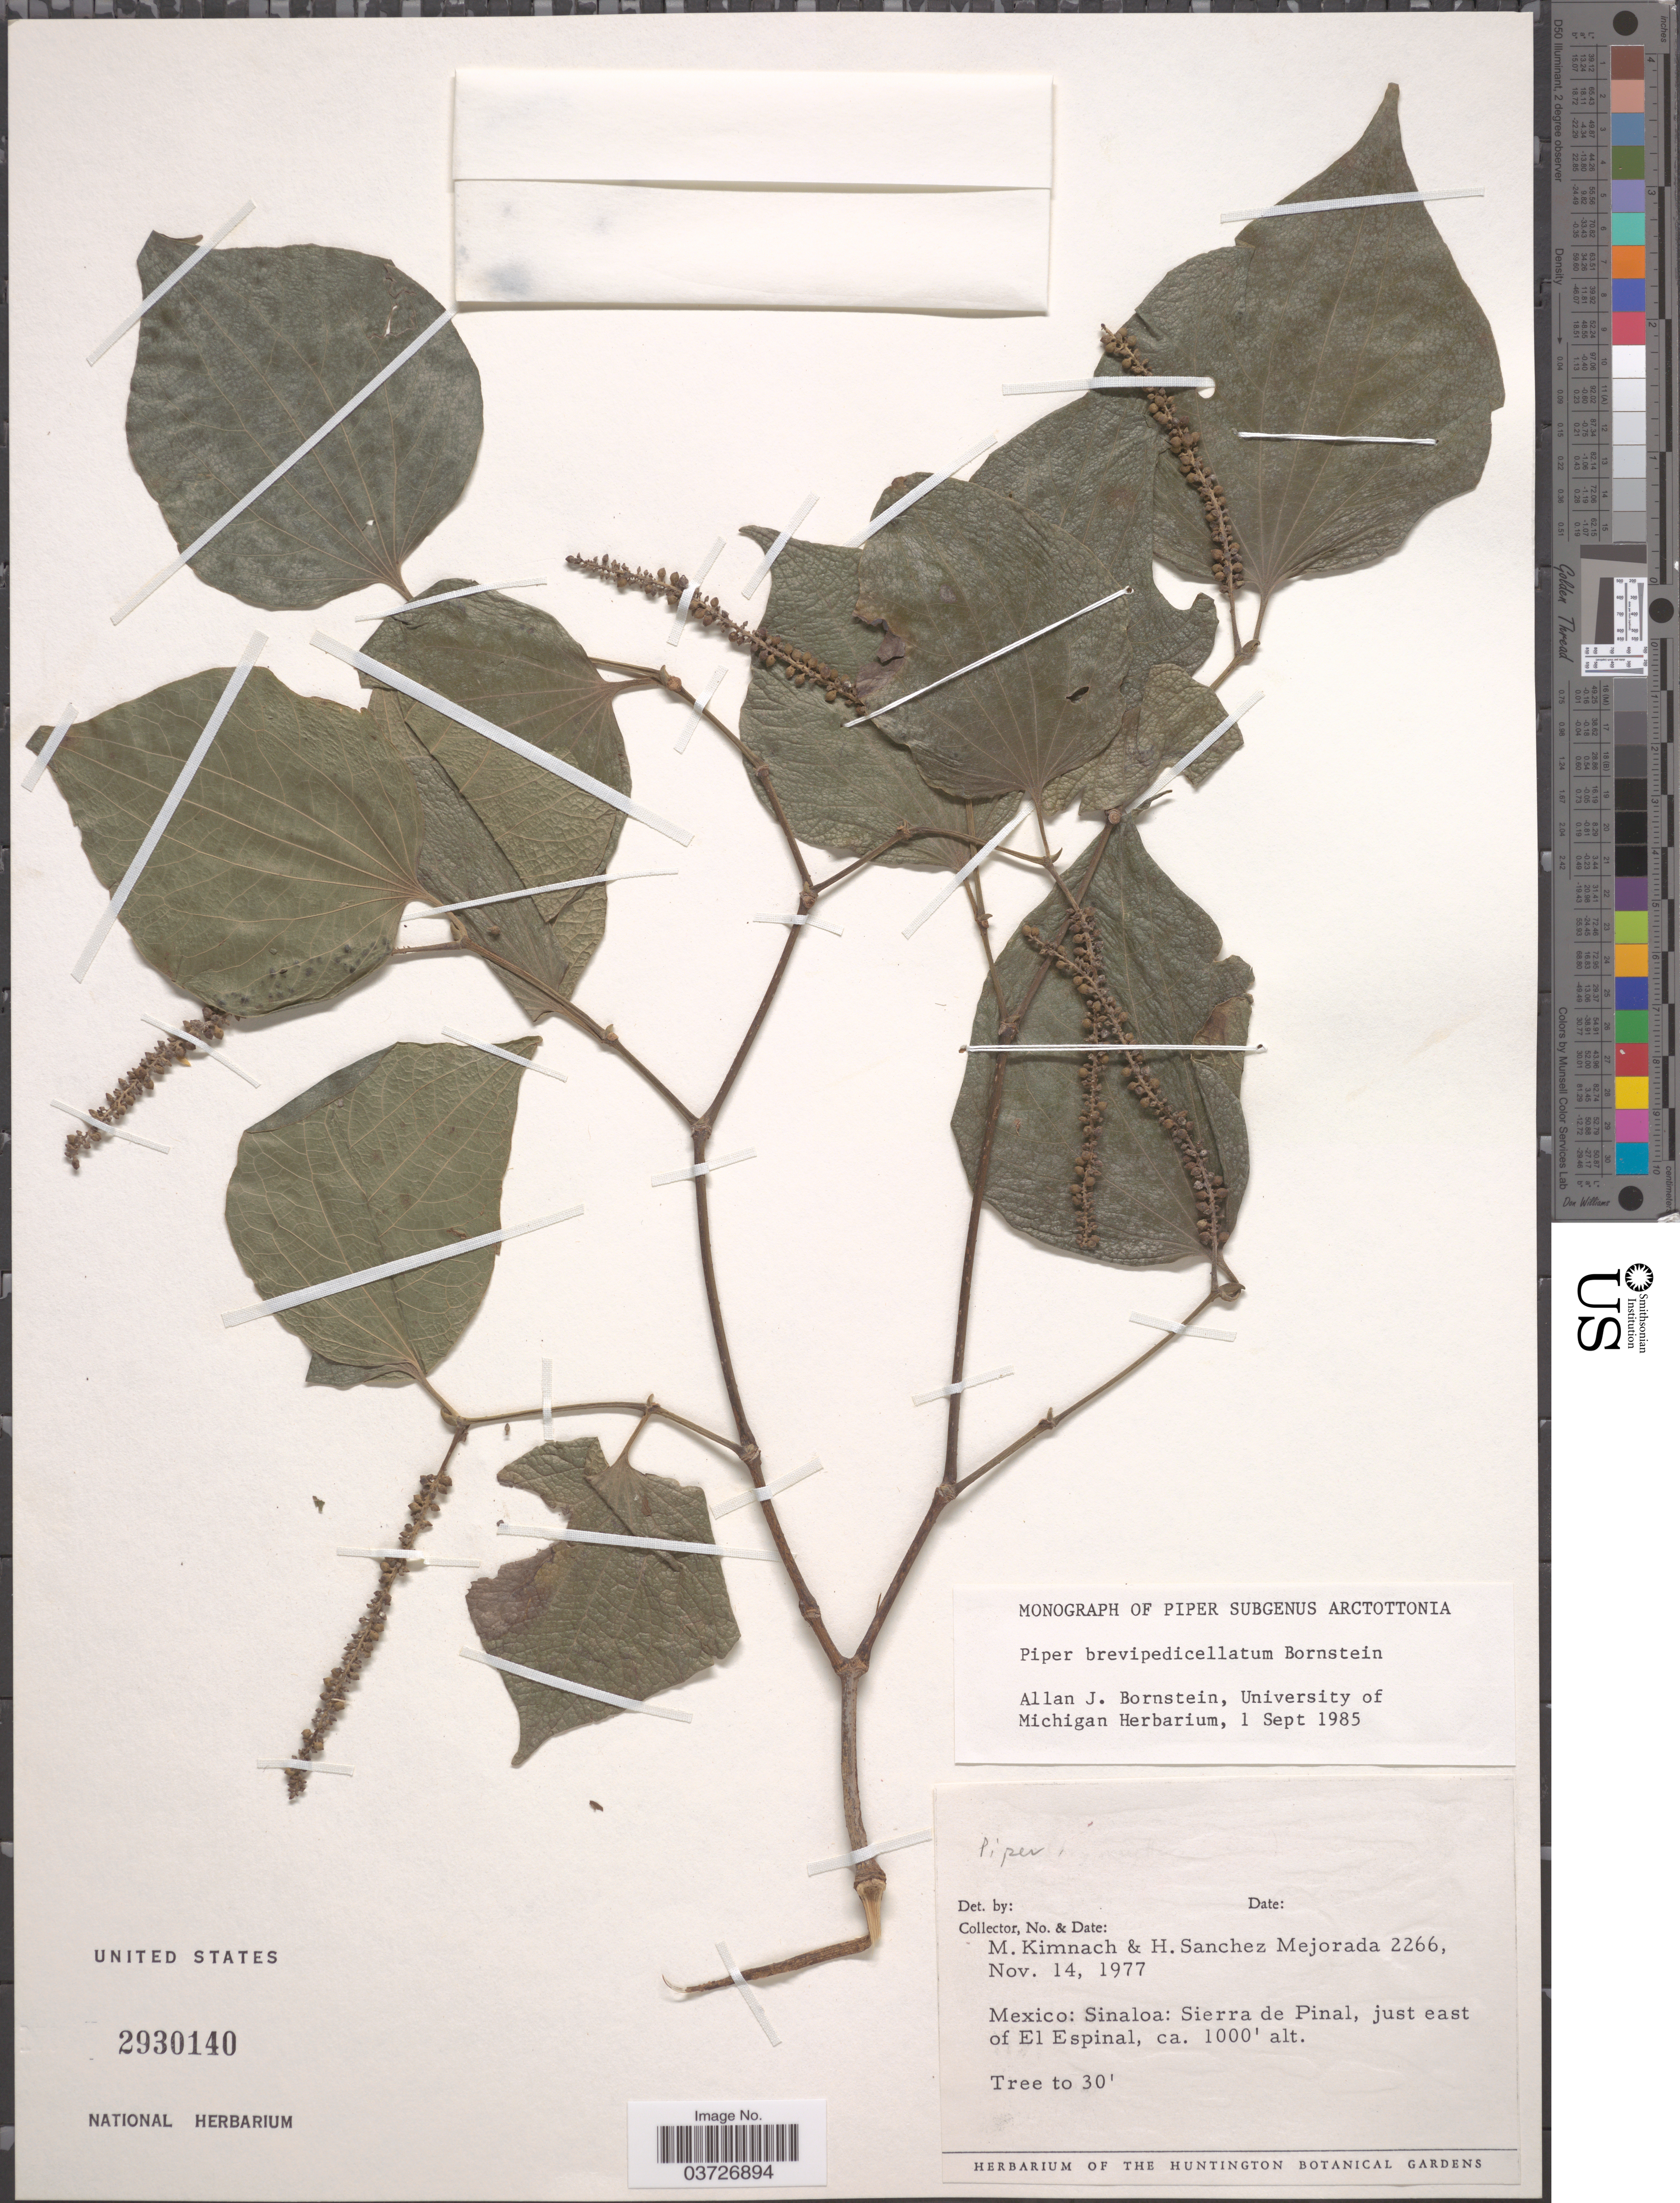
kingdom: Plantae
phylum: Tracheophyta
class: Magnoliopsida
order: Piperales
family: Piperaceae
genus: Piper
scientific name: Piper brevipedicellatum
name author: Bornst.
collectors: M. W. Kimnach & H. Sánchez-Mejorada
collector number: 2266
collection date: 1977-11-14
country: Mexico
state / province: Sinaloa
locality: Sierra de Pinal, just east of El Espinal.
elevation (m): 305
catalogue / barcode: US 2930140